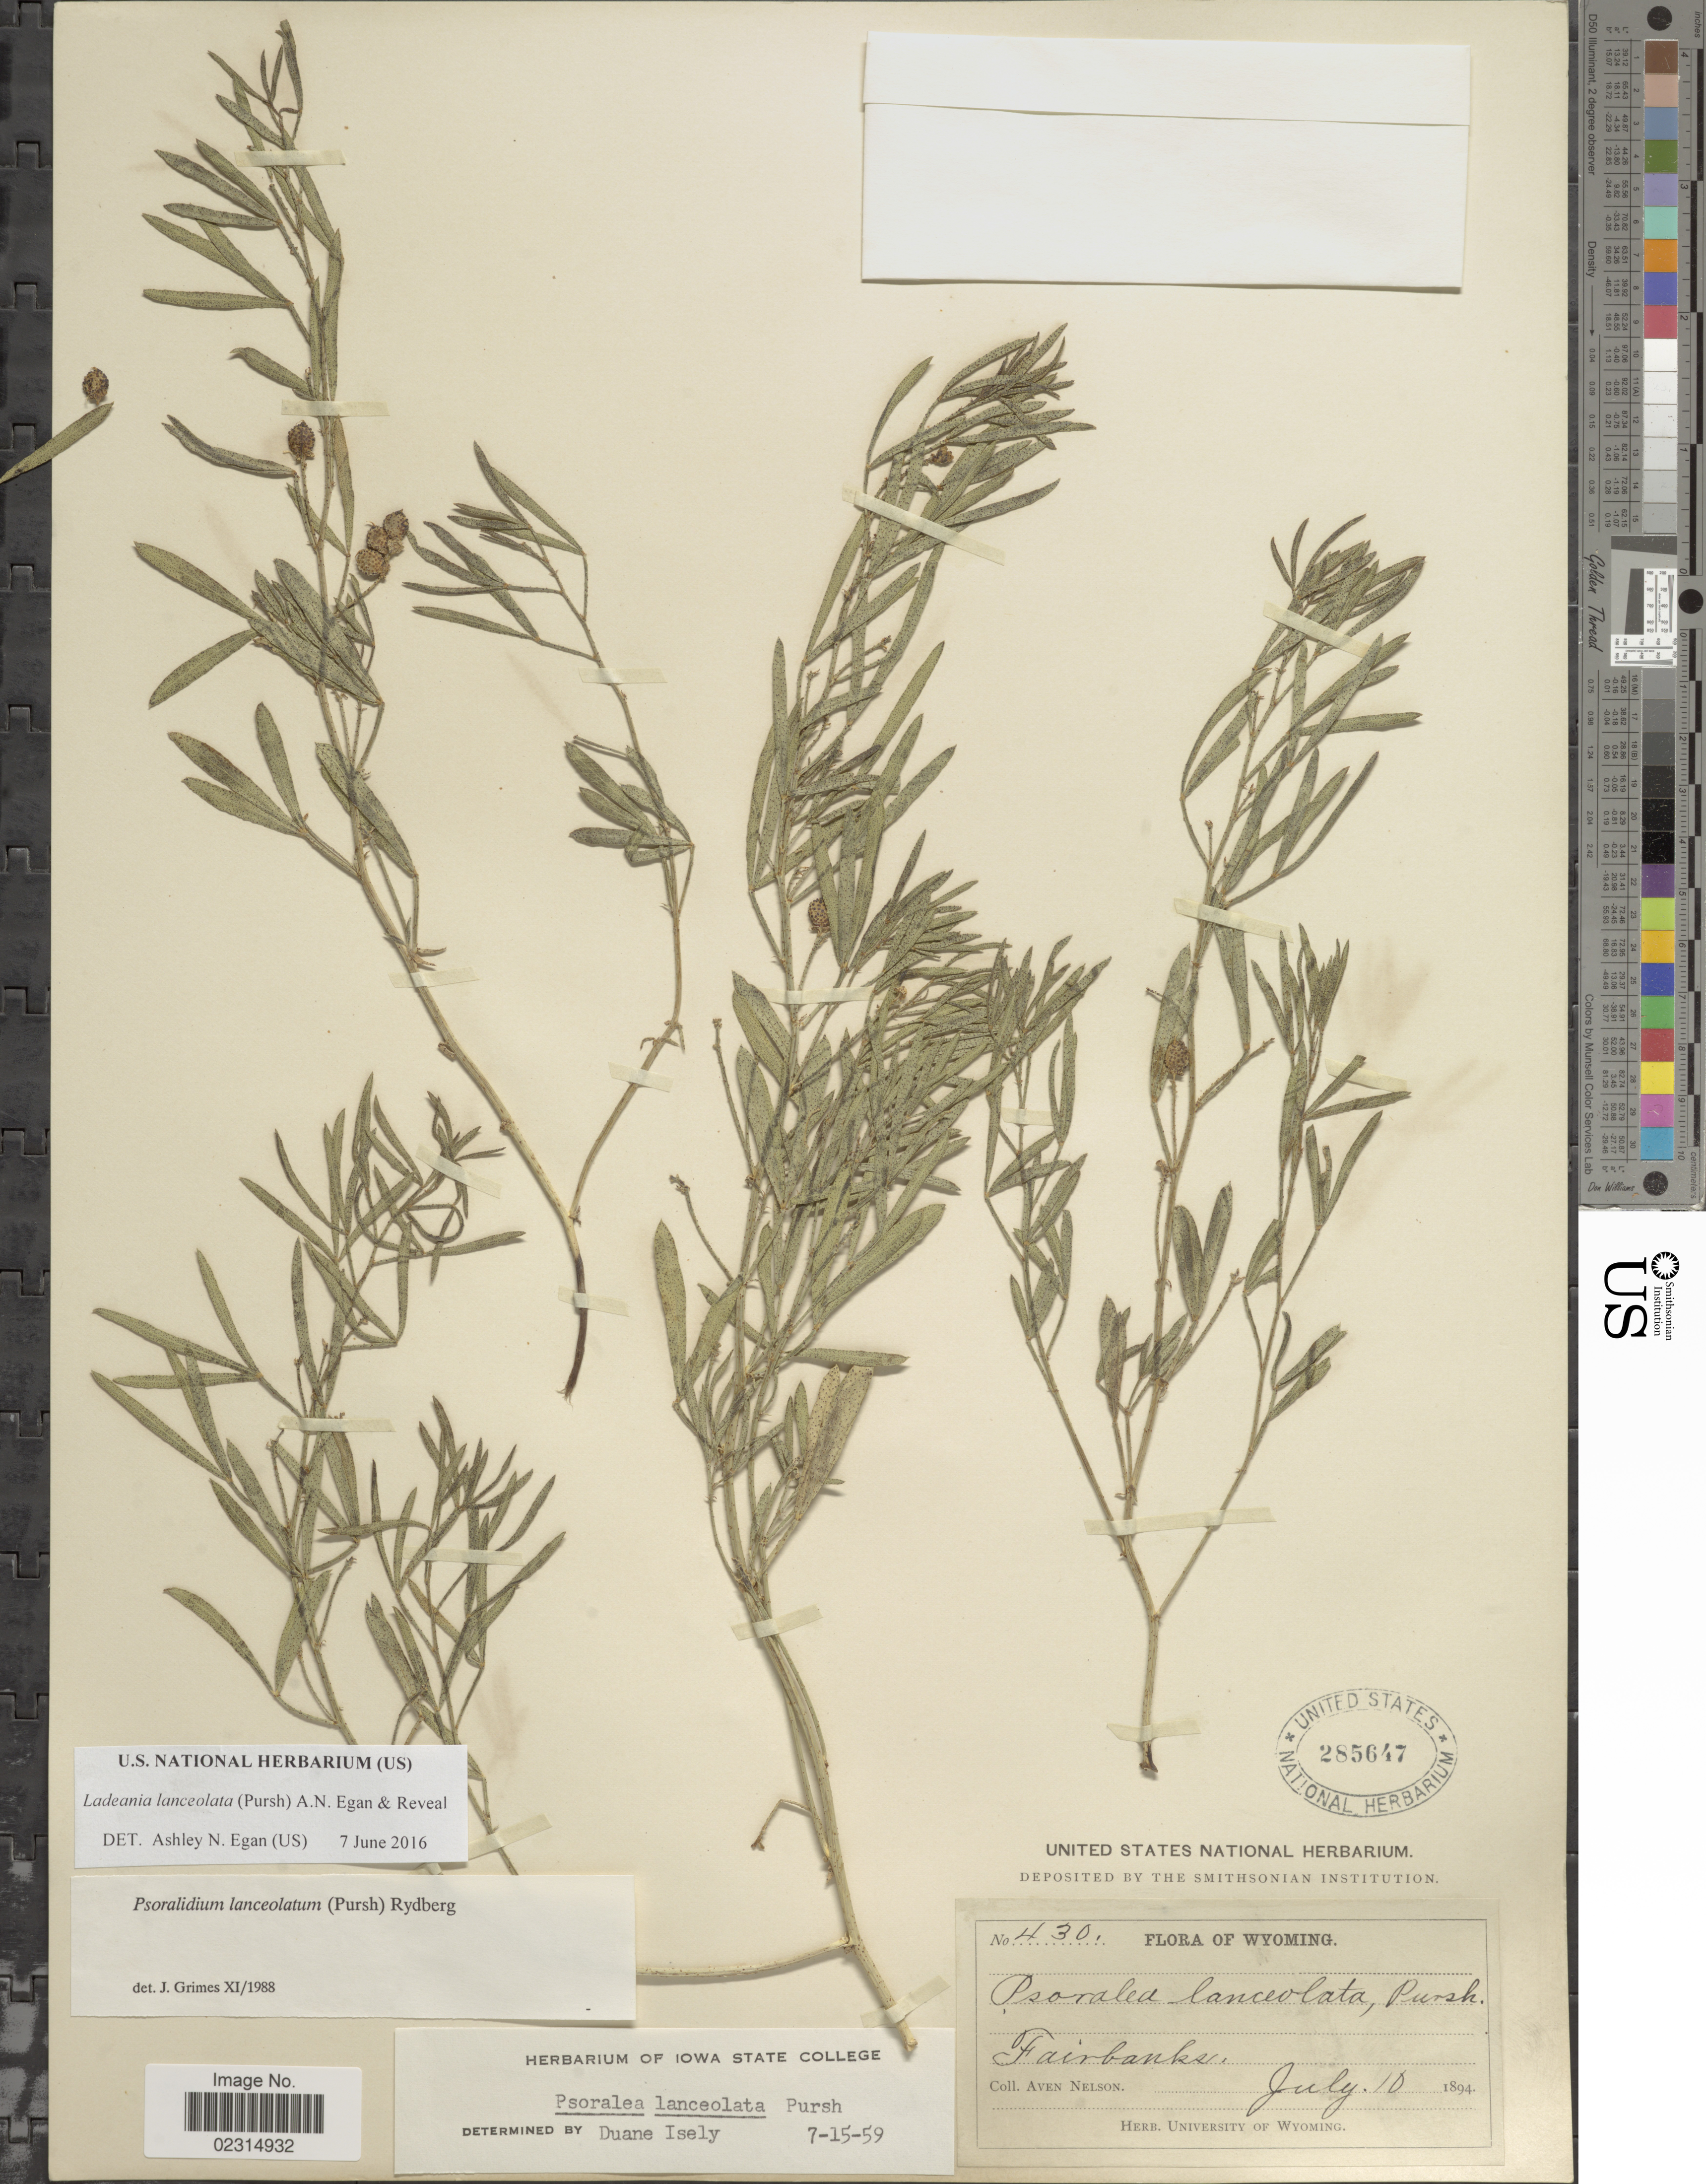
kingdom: Plantae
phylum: Tracheophyta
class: Magnoliopsida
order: Fabales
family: Fabaceae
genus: Ladeania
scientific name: Ladeania lanceolata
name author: (Pursh) A.N. Egan & Reveal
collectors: A. Nelson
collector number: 430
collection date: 1894-07-10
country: United States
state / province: Wyoming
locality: Fairbanks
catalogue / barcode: US 285647